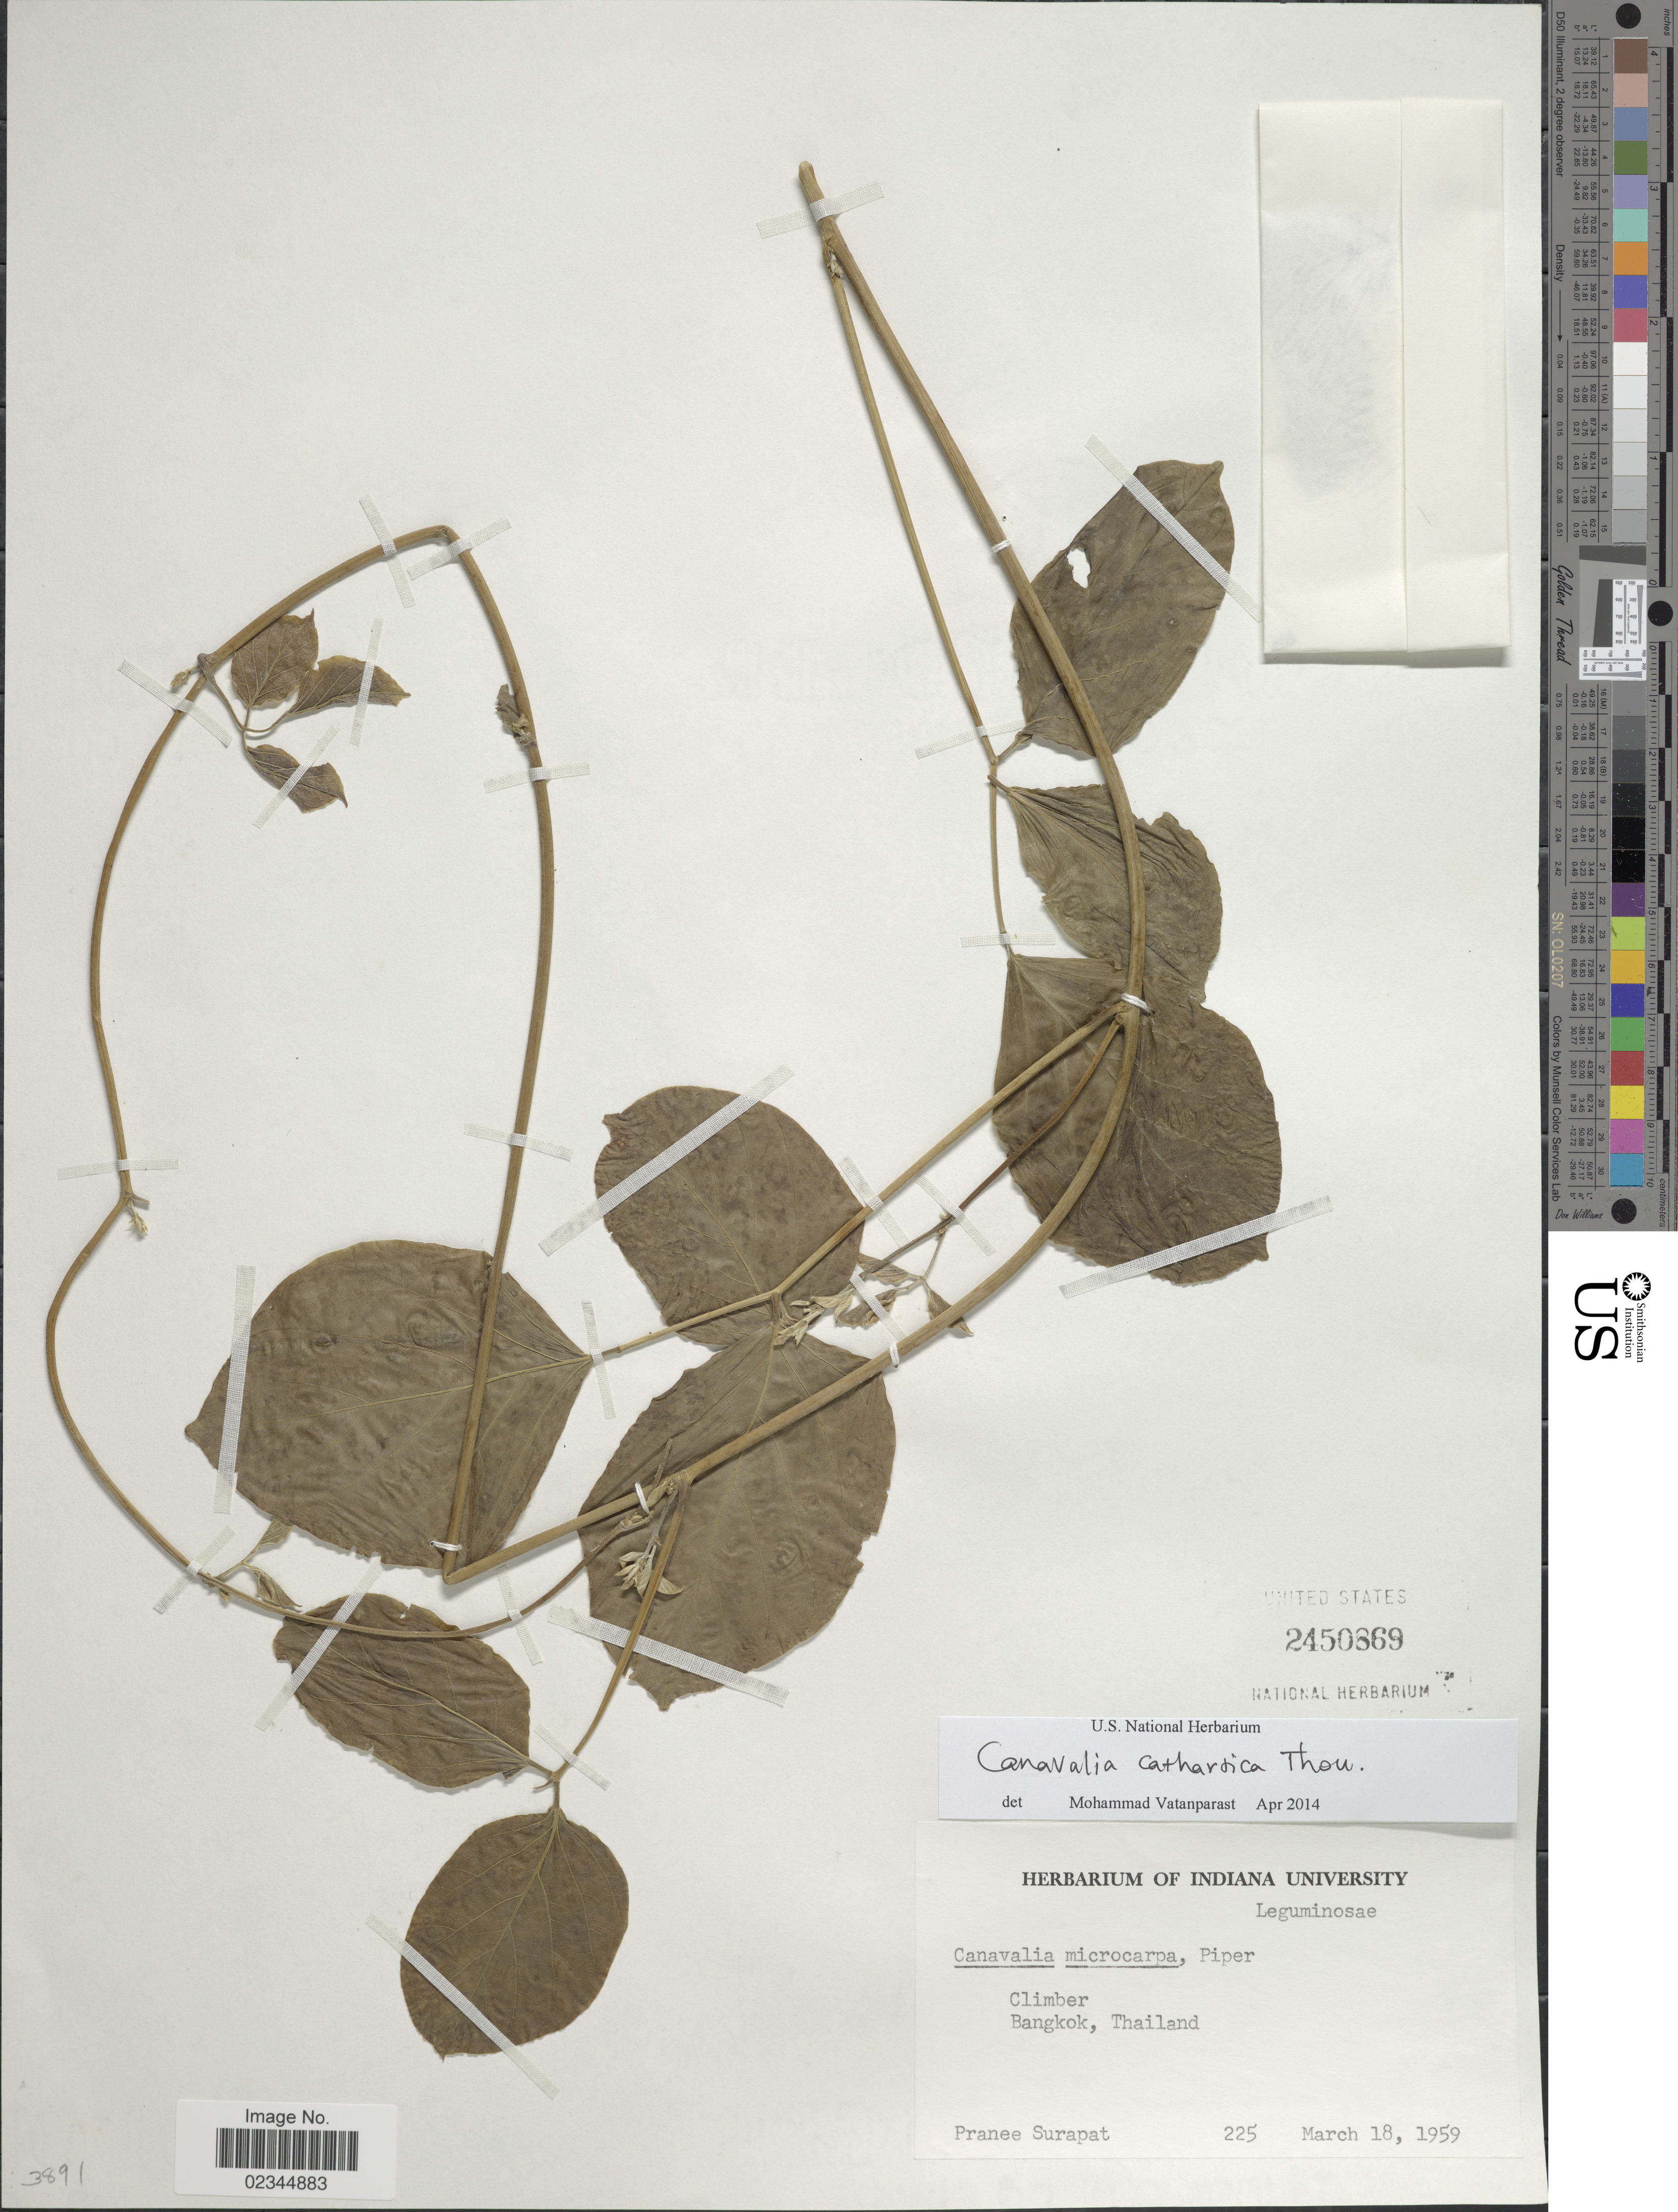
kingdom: Plantae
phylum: Tracheophyta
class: Magnoliopsida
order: Fabales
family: Fabaceae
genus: Canavalia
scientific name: Canavalia cathartica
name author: Thouars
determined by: Vatanparast, M.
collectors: P. Surapat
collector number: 225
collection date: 1959-03-18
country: Thailand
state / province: Bangkok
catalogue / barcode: US 2450869